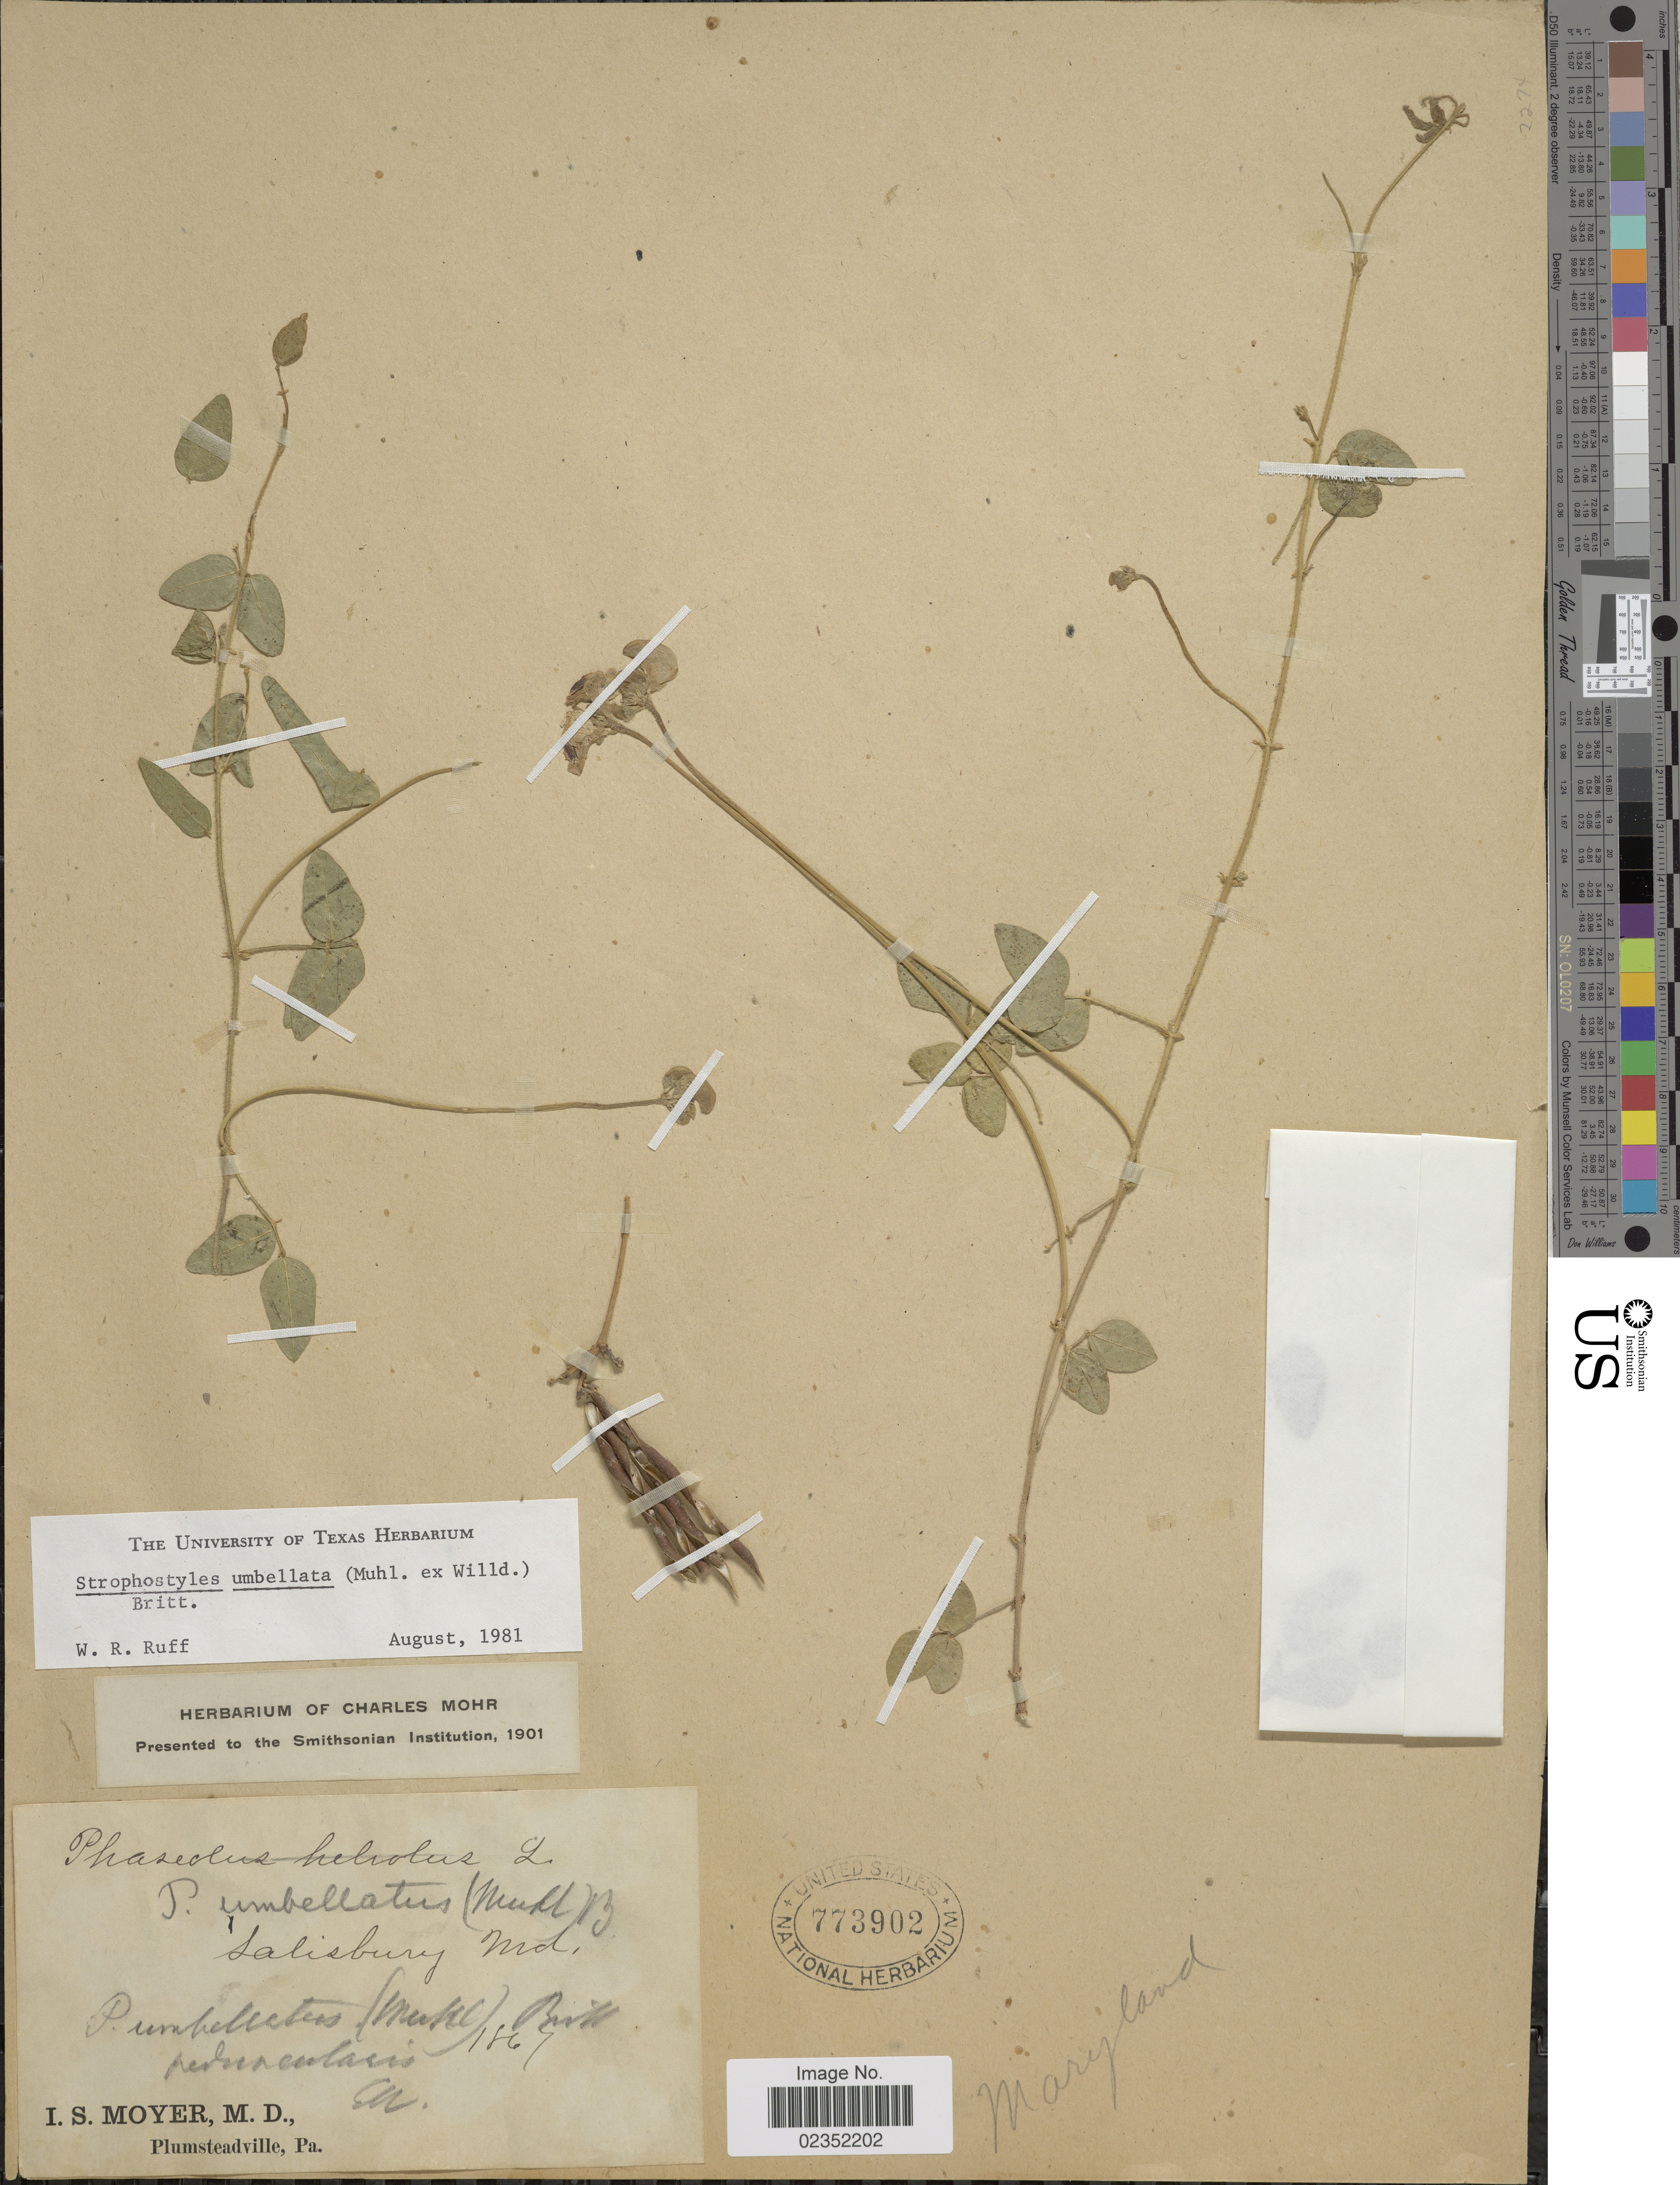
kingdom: Plantae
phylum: Tracheophyta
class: Magnoliopsida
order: Fabales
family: Fabaceae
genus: Strophostyles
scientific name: Strophostyles umbellata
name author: (Muhl. ex Willd.) Britton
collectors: I. S. Moyer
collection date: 1867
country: United States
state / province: Maryland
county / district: Wicomico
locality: Salisbury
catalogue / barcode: US 773902